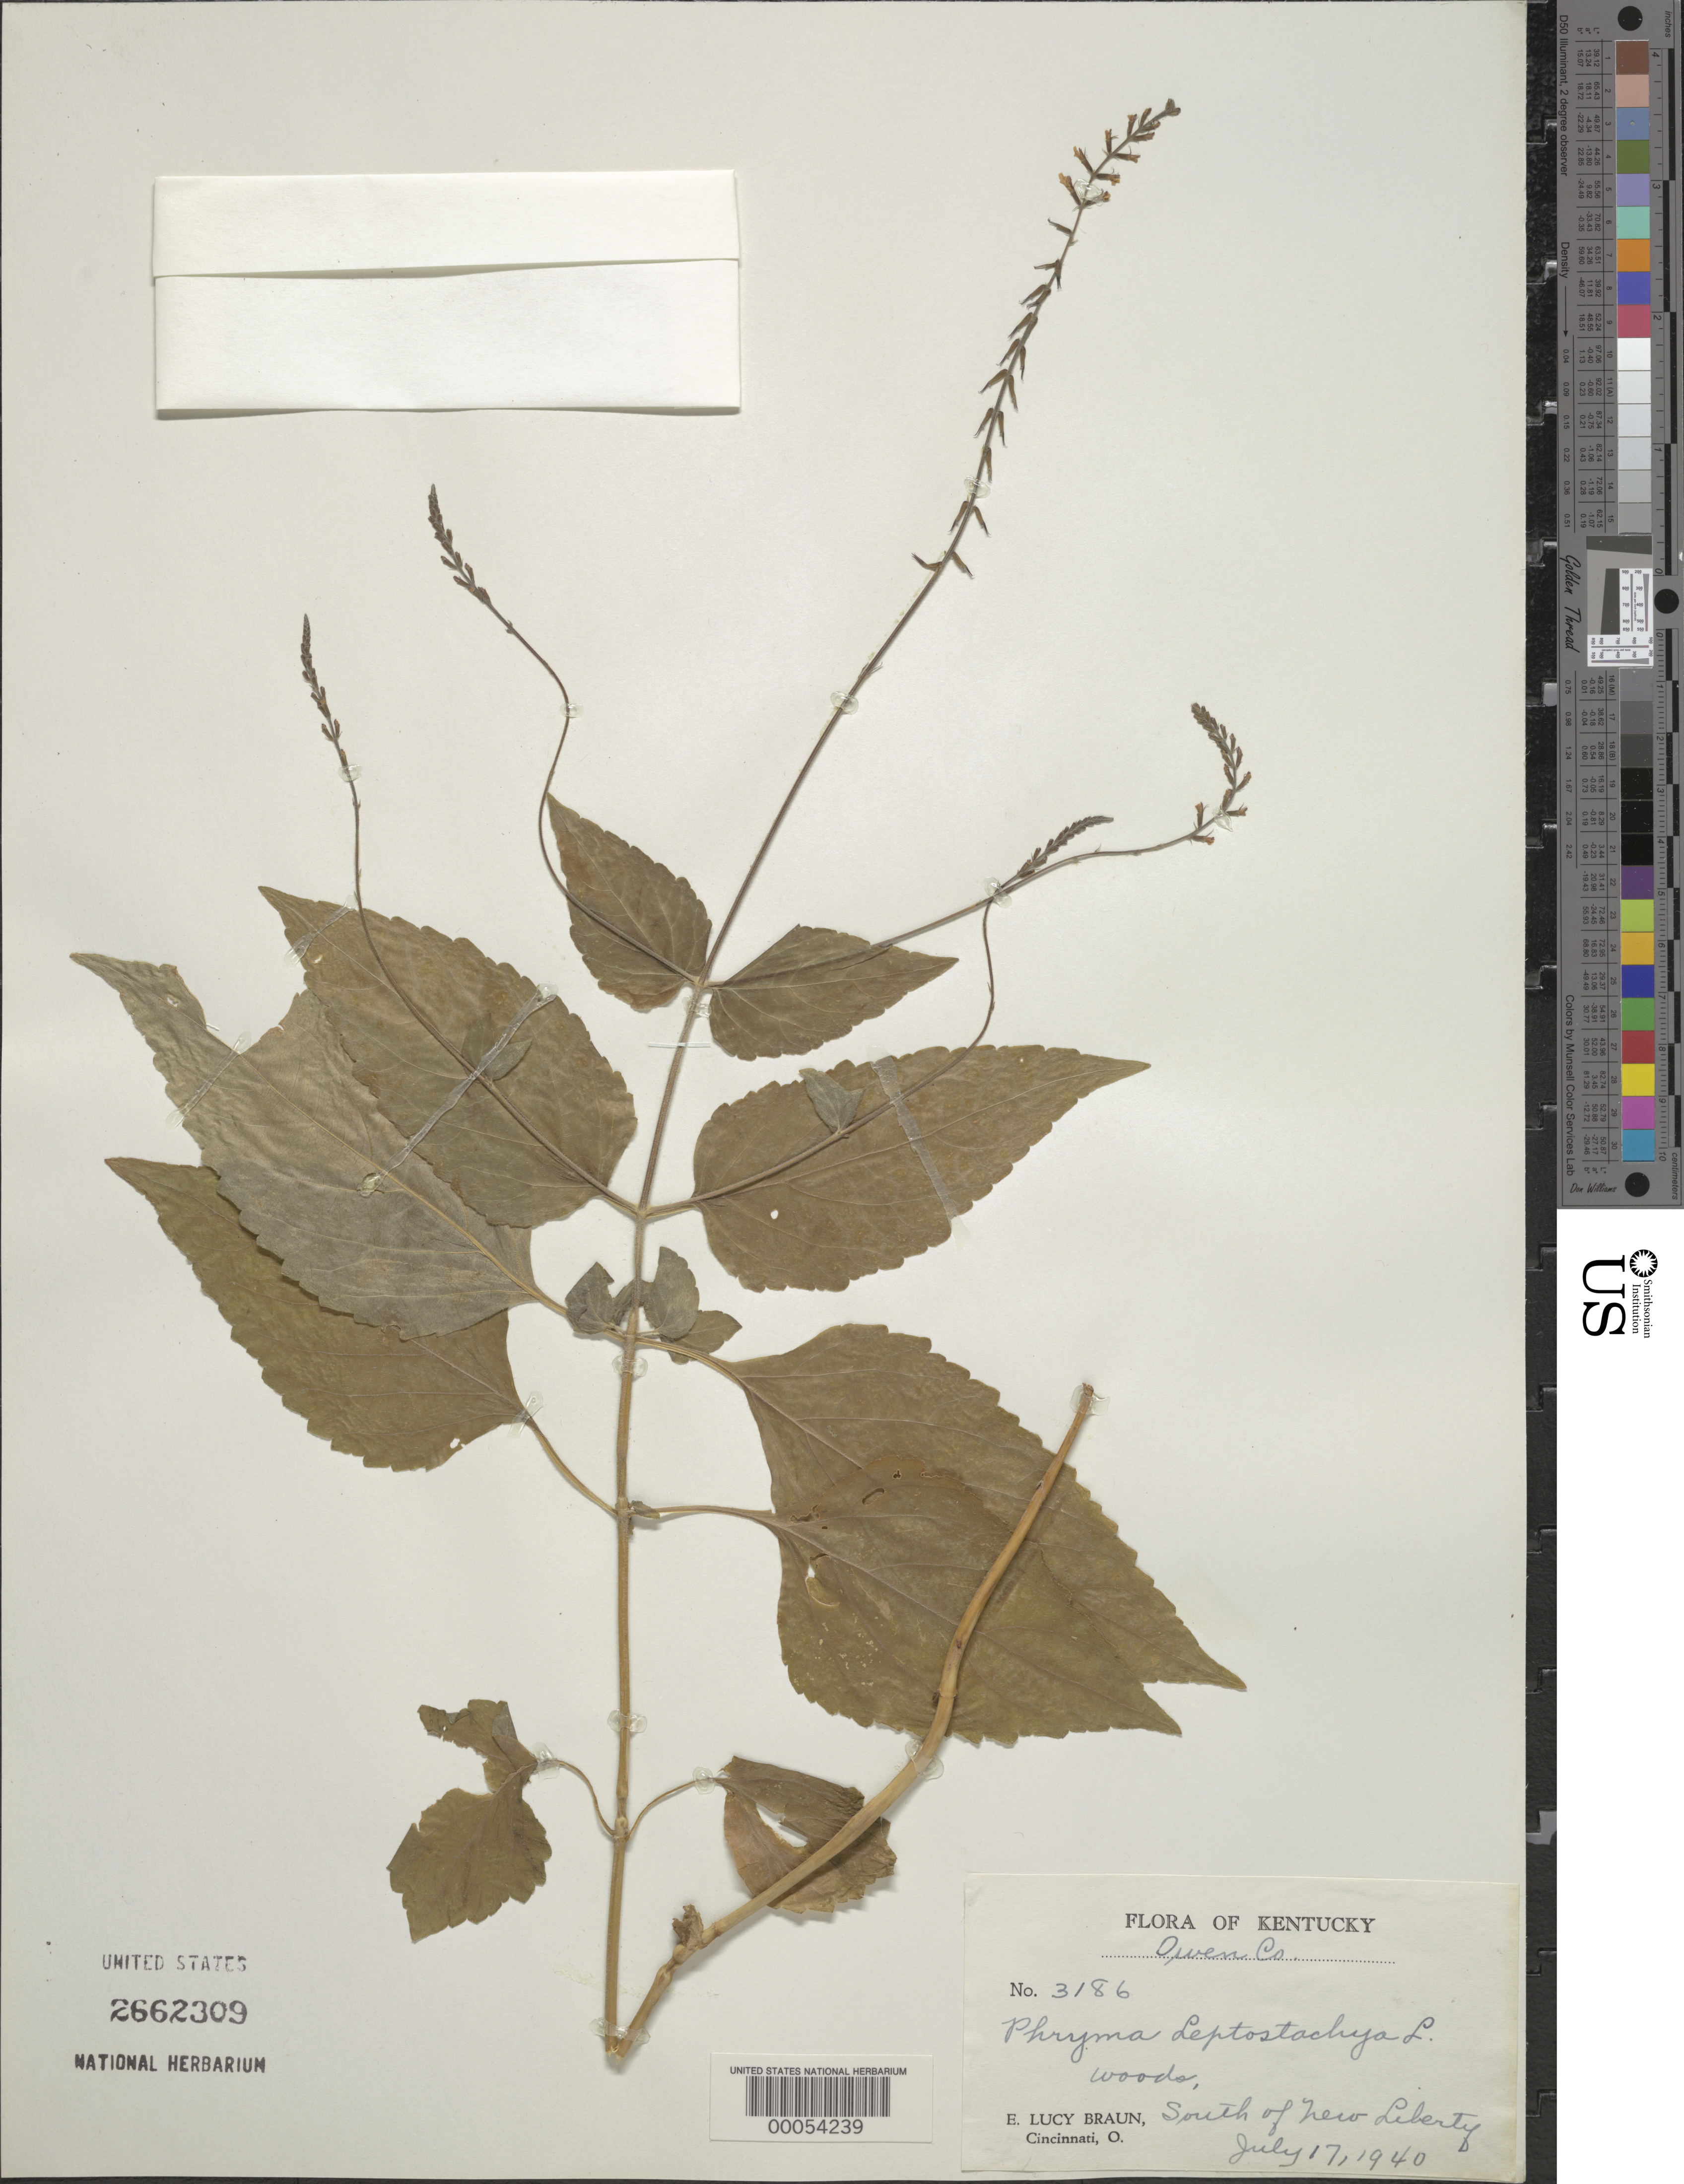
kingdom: Plantae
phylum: Tracheophyta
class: Magnoliopsida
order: Lamiales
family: Phrymaceae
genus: Phryma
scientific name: Phryma leptostachya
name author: L.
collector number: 3186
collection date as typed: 17 Jul 1940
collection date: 1940-07-17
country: United States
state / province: Kentucky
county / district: Owen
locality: South of new liberty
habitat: In woods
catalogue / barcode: US 2662309